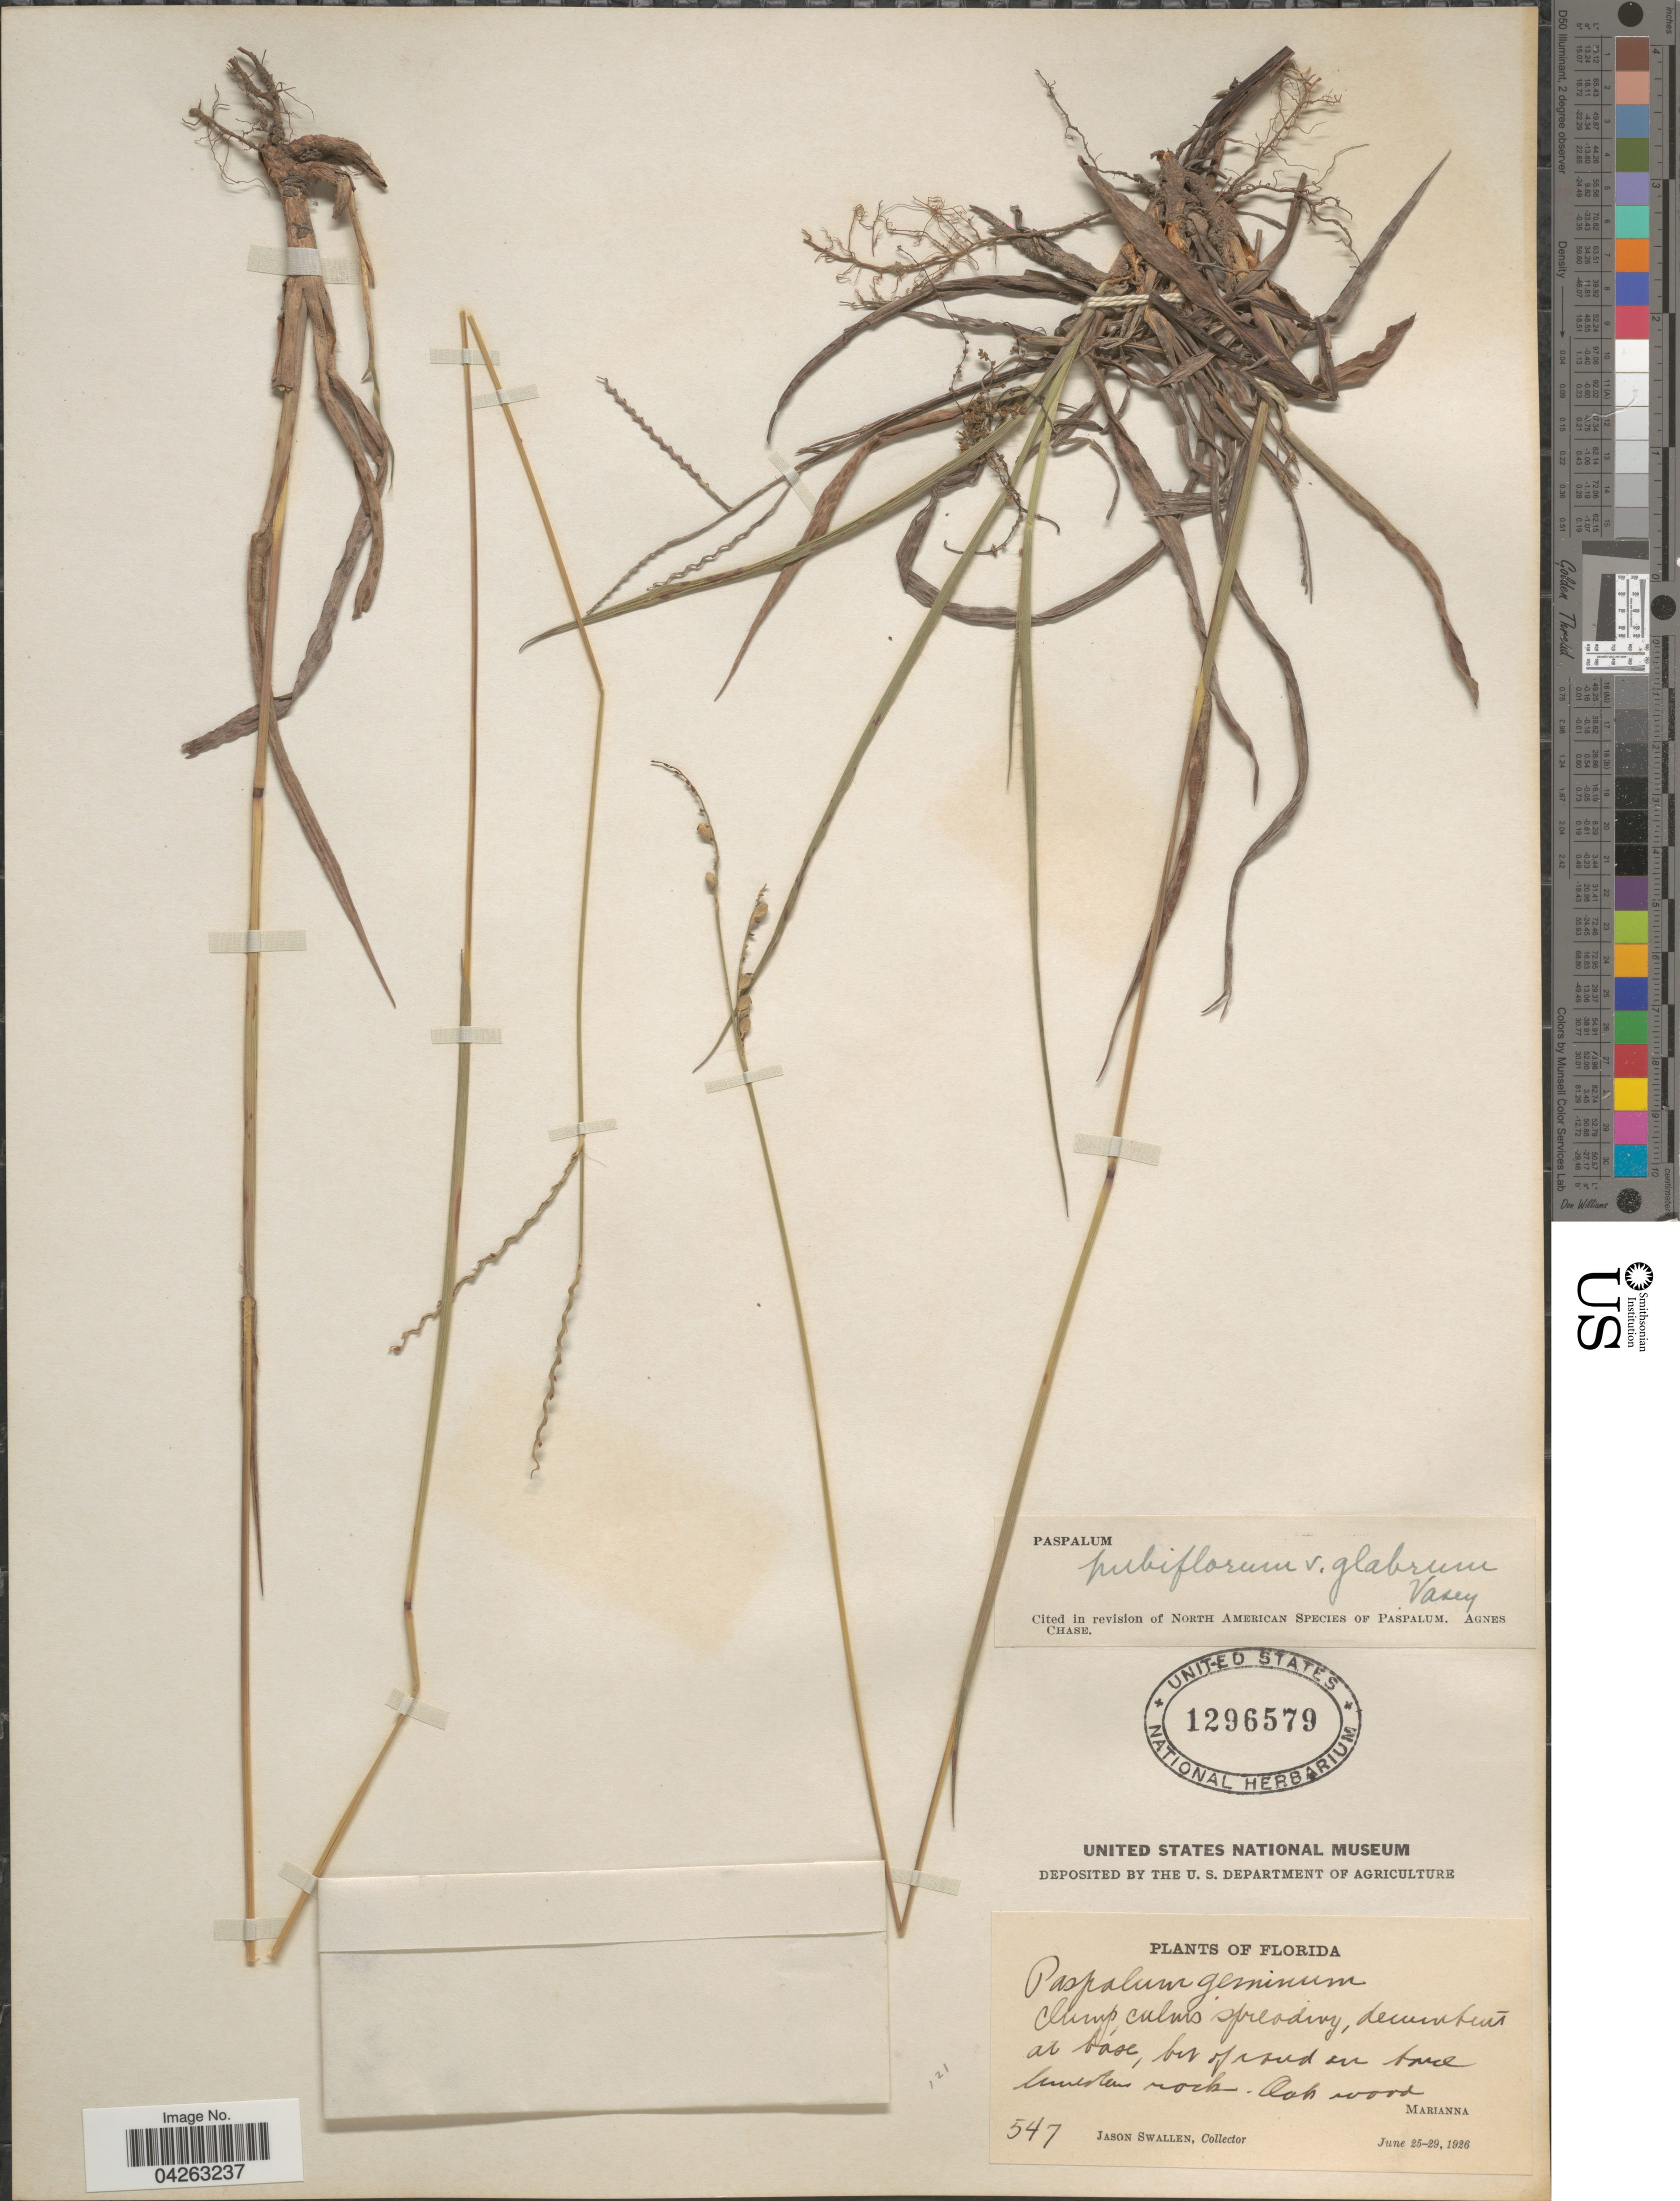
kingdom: Plantae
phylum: Tracheophyta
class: Liliopsida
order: Poales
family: Poaceae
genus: Paspalum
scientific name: Paspalum pubiflorum var. glabrum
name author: Vasey ex Scribn.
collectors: J. R. Swallen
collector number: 547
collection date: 1926-06-25/1926-06-29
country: United States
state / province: Florida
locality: Marianna.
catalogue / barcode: US 1296579